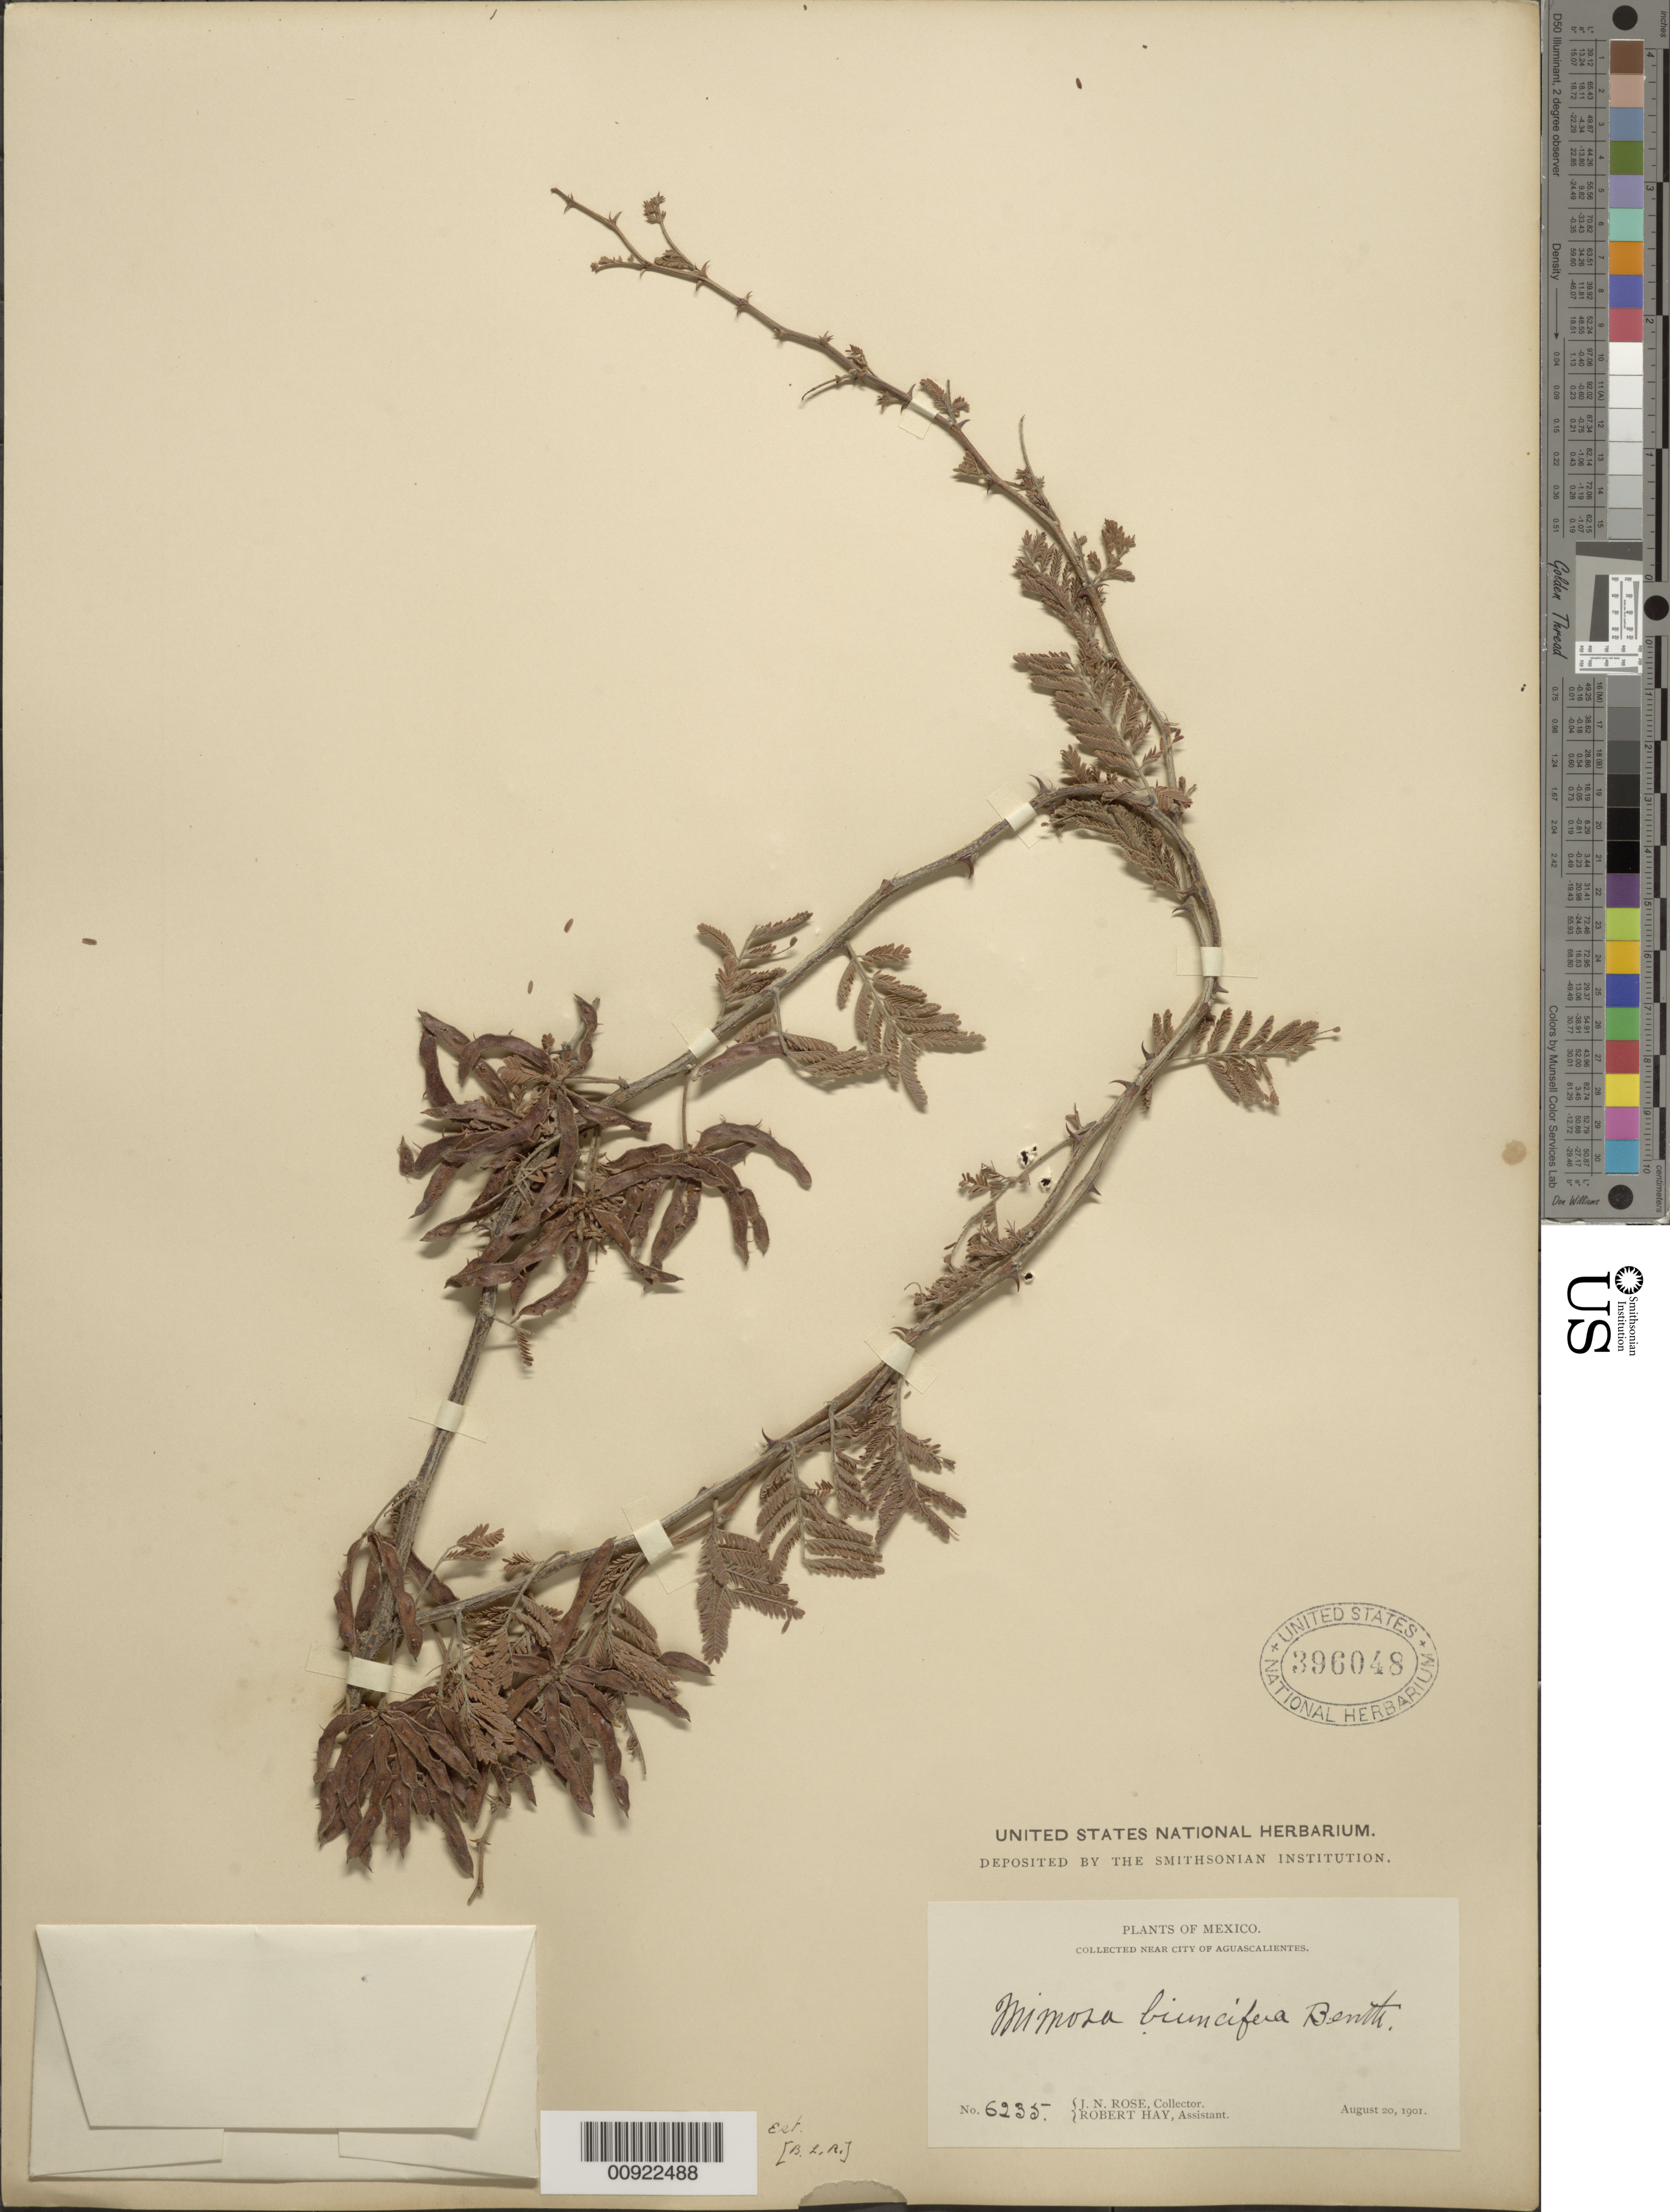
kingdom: Plantae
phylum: Tracheophyta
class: Magnoliopsida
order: Fabales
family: Fabaceae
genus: Mimosa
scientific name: Mimosa biuncifera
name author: Benth.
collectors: J. N. Rose & R. Hay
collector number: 6235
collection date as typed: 20 Aug 1901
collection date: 1901-08-20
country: Mexico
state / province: Aguascalientes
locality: Near city of Aguascalientes.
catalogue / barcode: US 396048